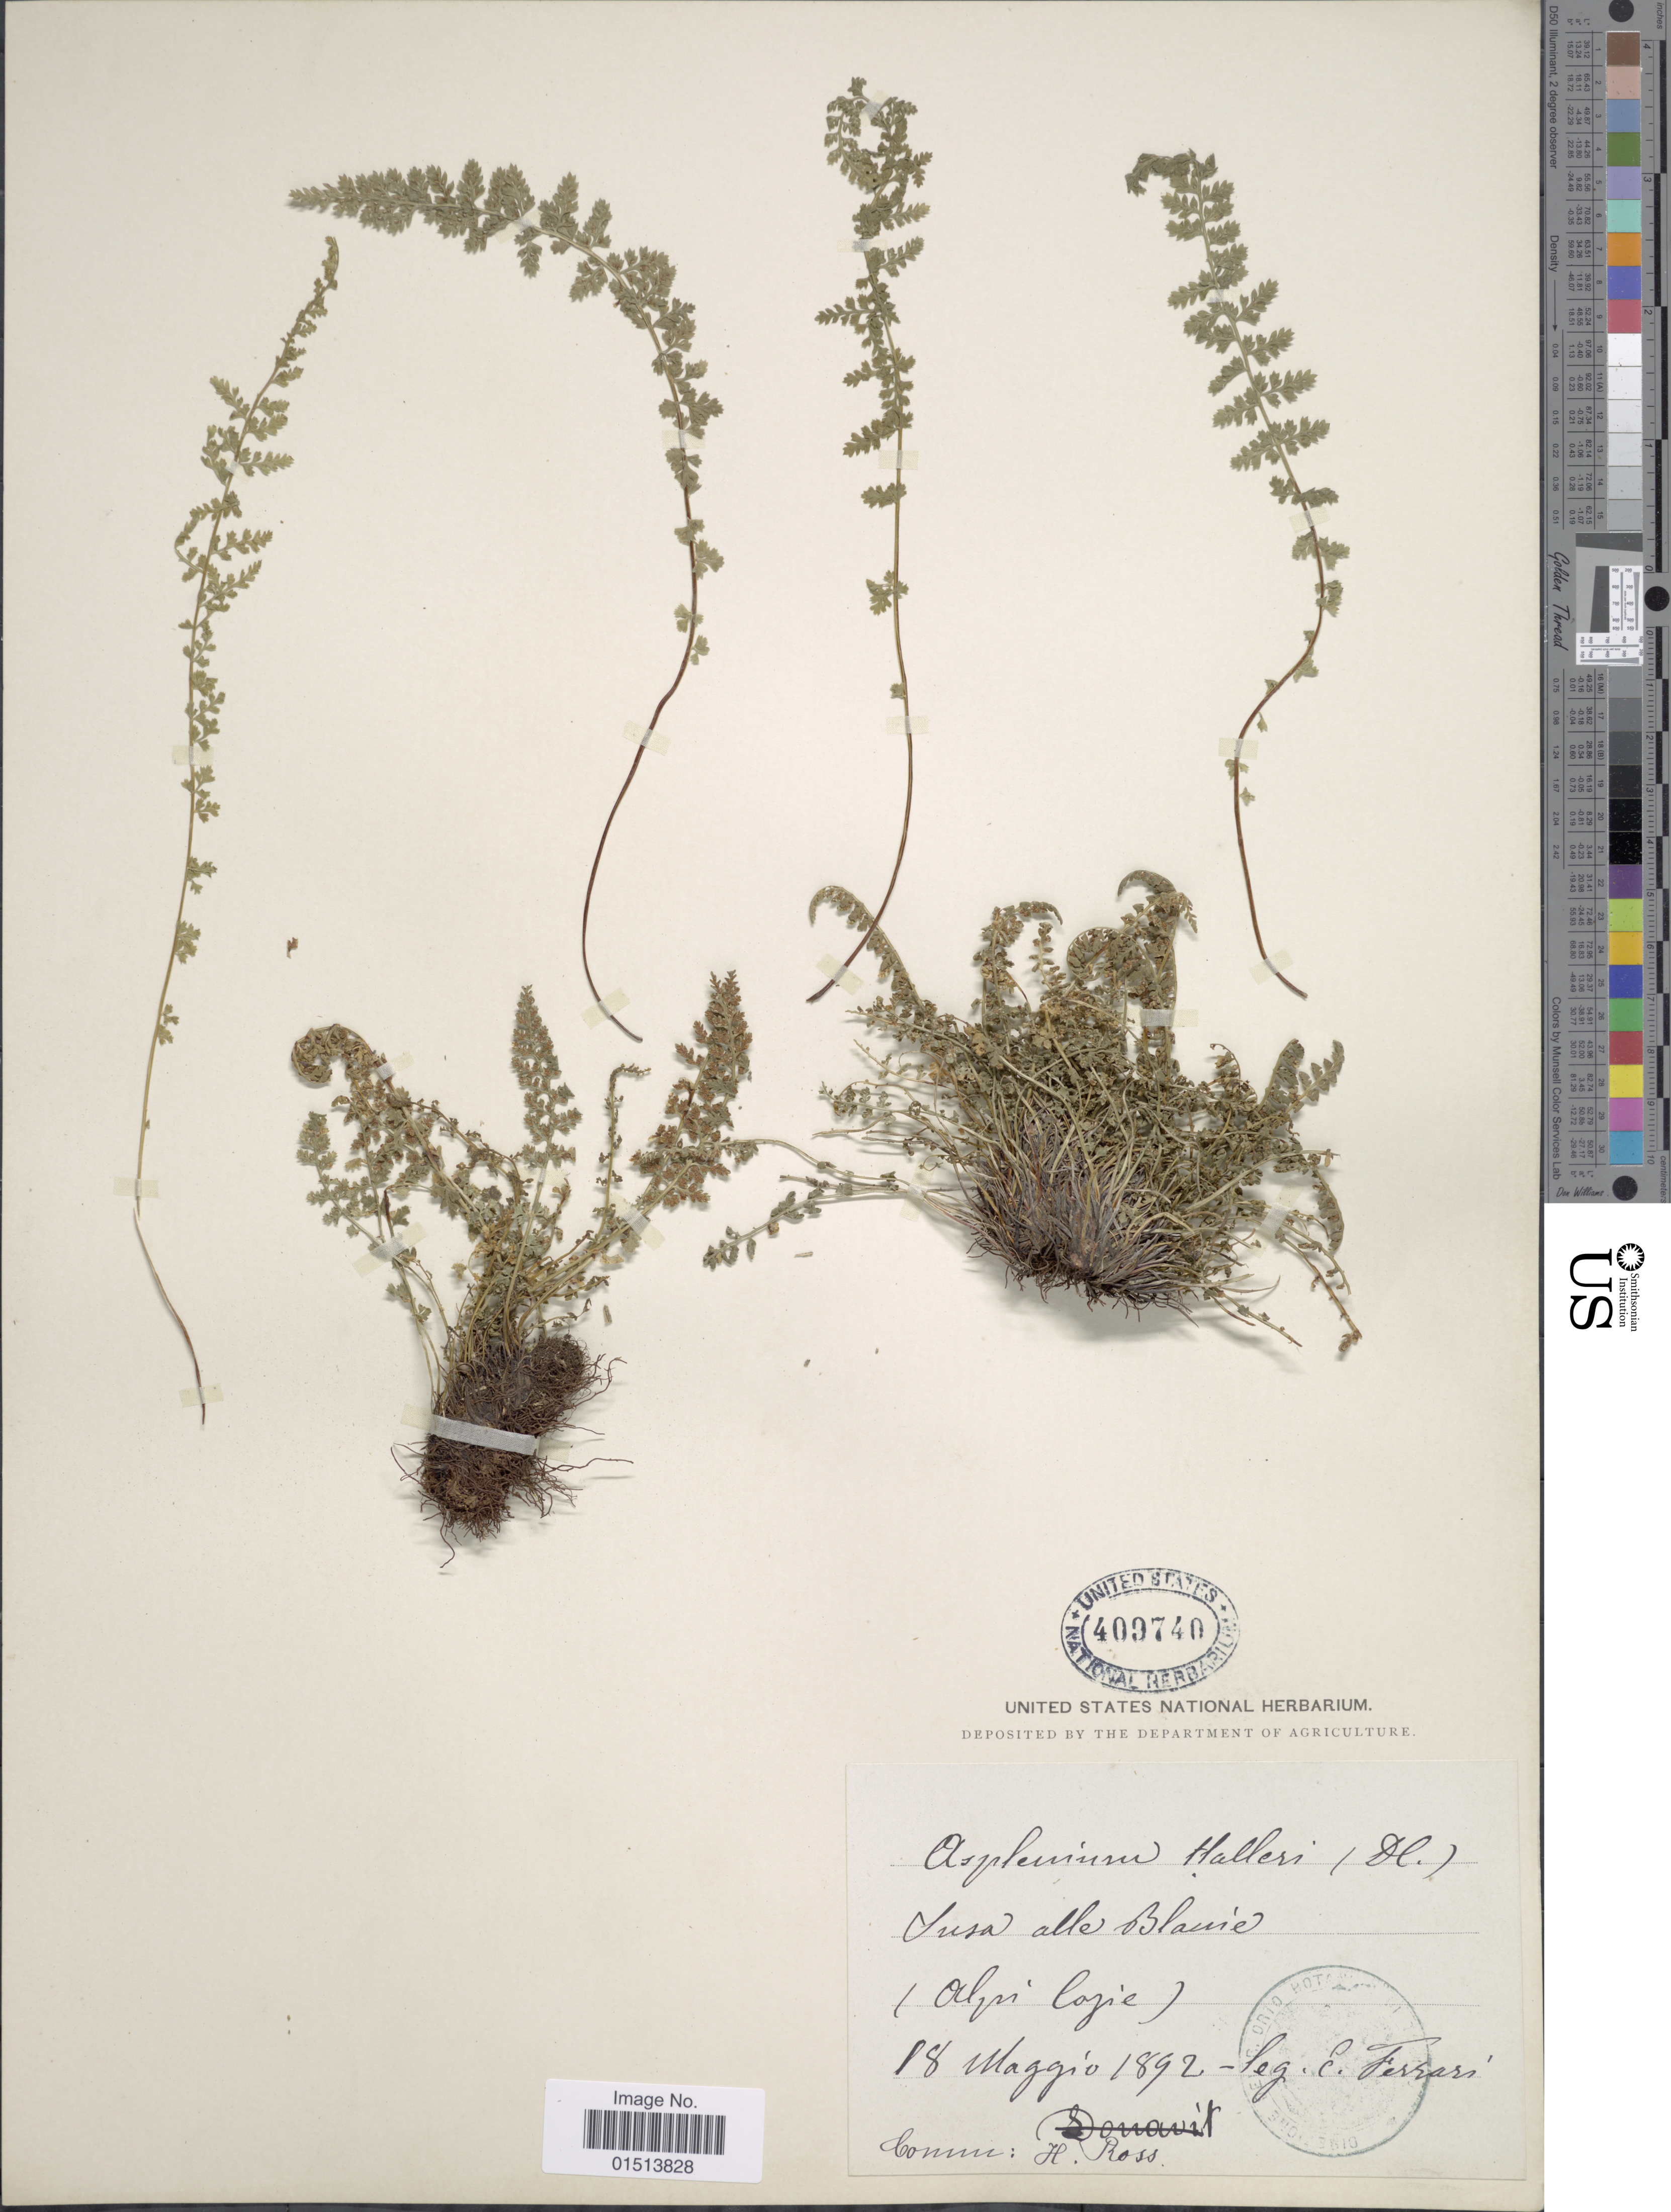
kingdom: Plantae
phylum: Tracheophyta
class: Polypodiopsida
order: Polypodiales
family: Aspleniaceae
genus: Asplenium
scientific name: Asplenium fontanum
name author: (L.) Bernh.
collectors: E. Ferrari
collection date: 1892-03-18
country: Italy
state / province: Piedmont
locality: Susa alle Blanie (alpi Coje). [interpreted]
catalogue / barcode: US 409740